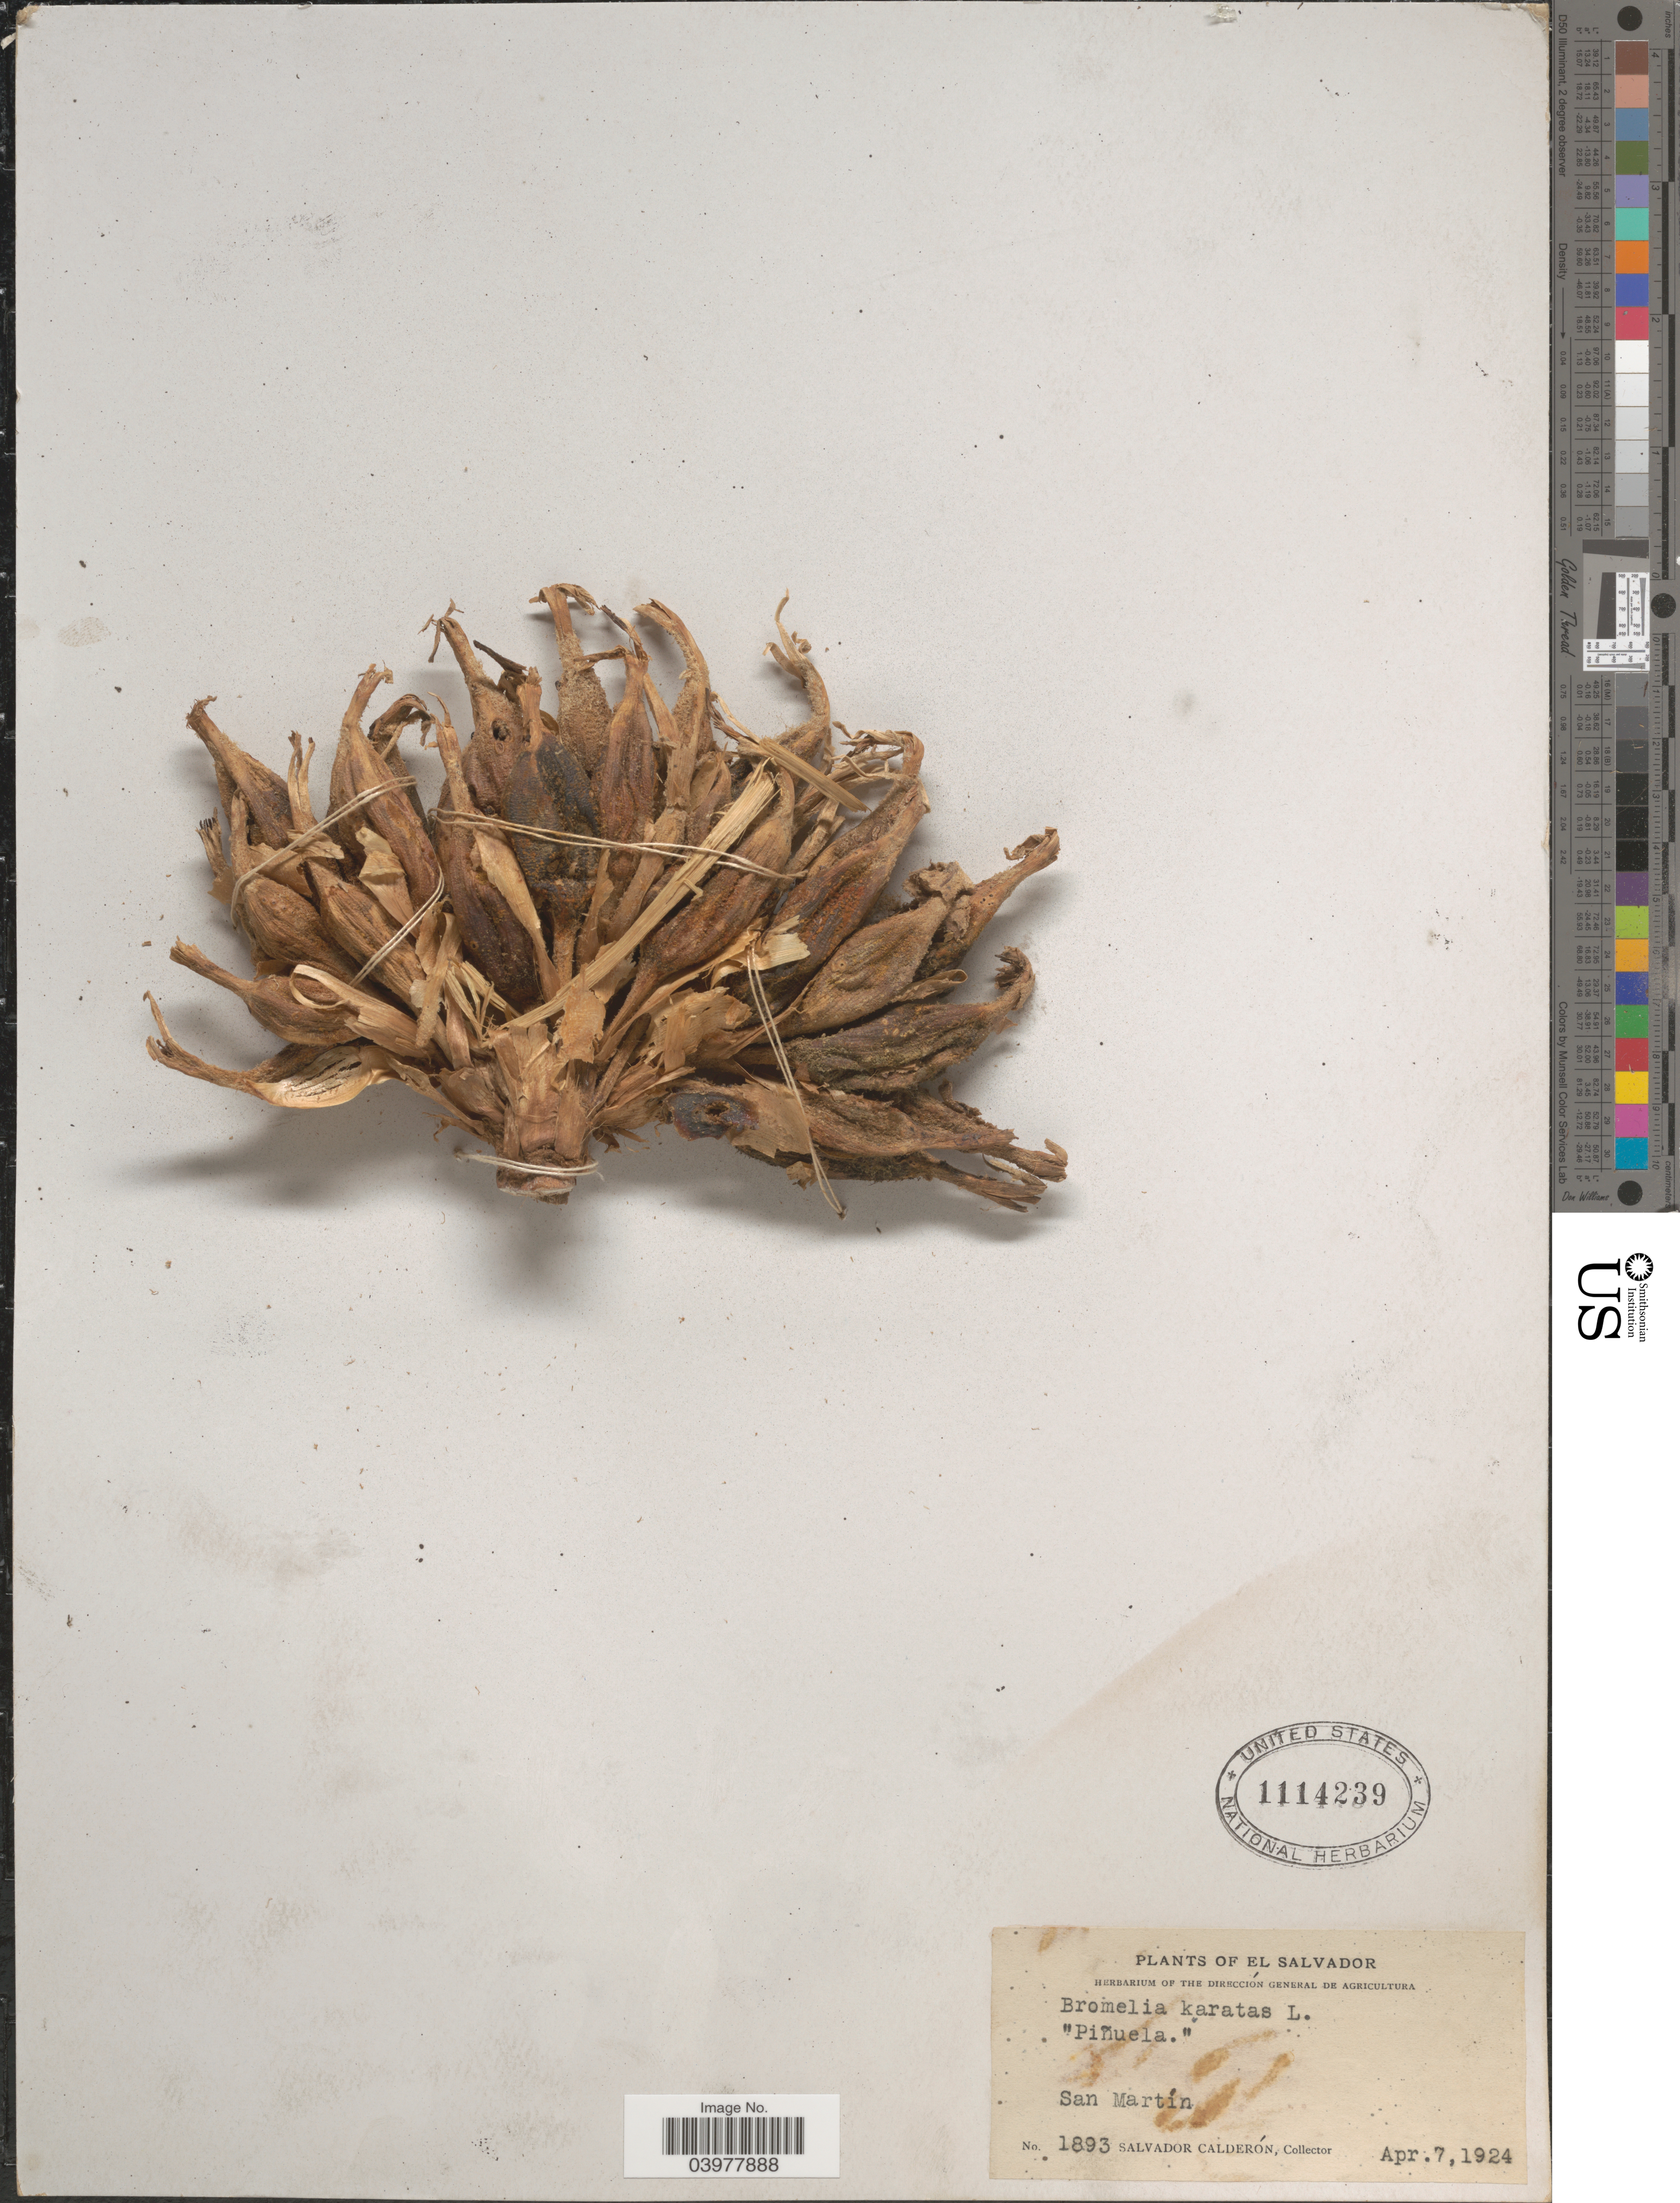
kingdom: Plantae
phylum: Tracheophyta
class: Liliopsida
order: Poales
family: Bromeliaceae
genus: Bromelia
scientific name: Bromelia karatas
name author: L.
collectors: S. Calderón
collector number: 1893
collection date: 1924-04-07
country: El Salvador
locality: San Martín.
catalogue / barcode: US 1114239